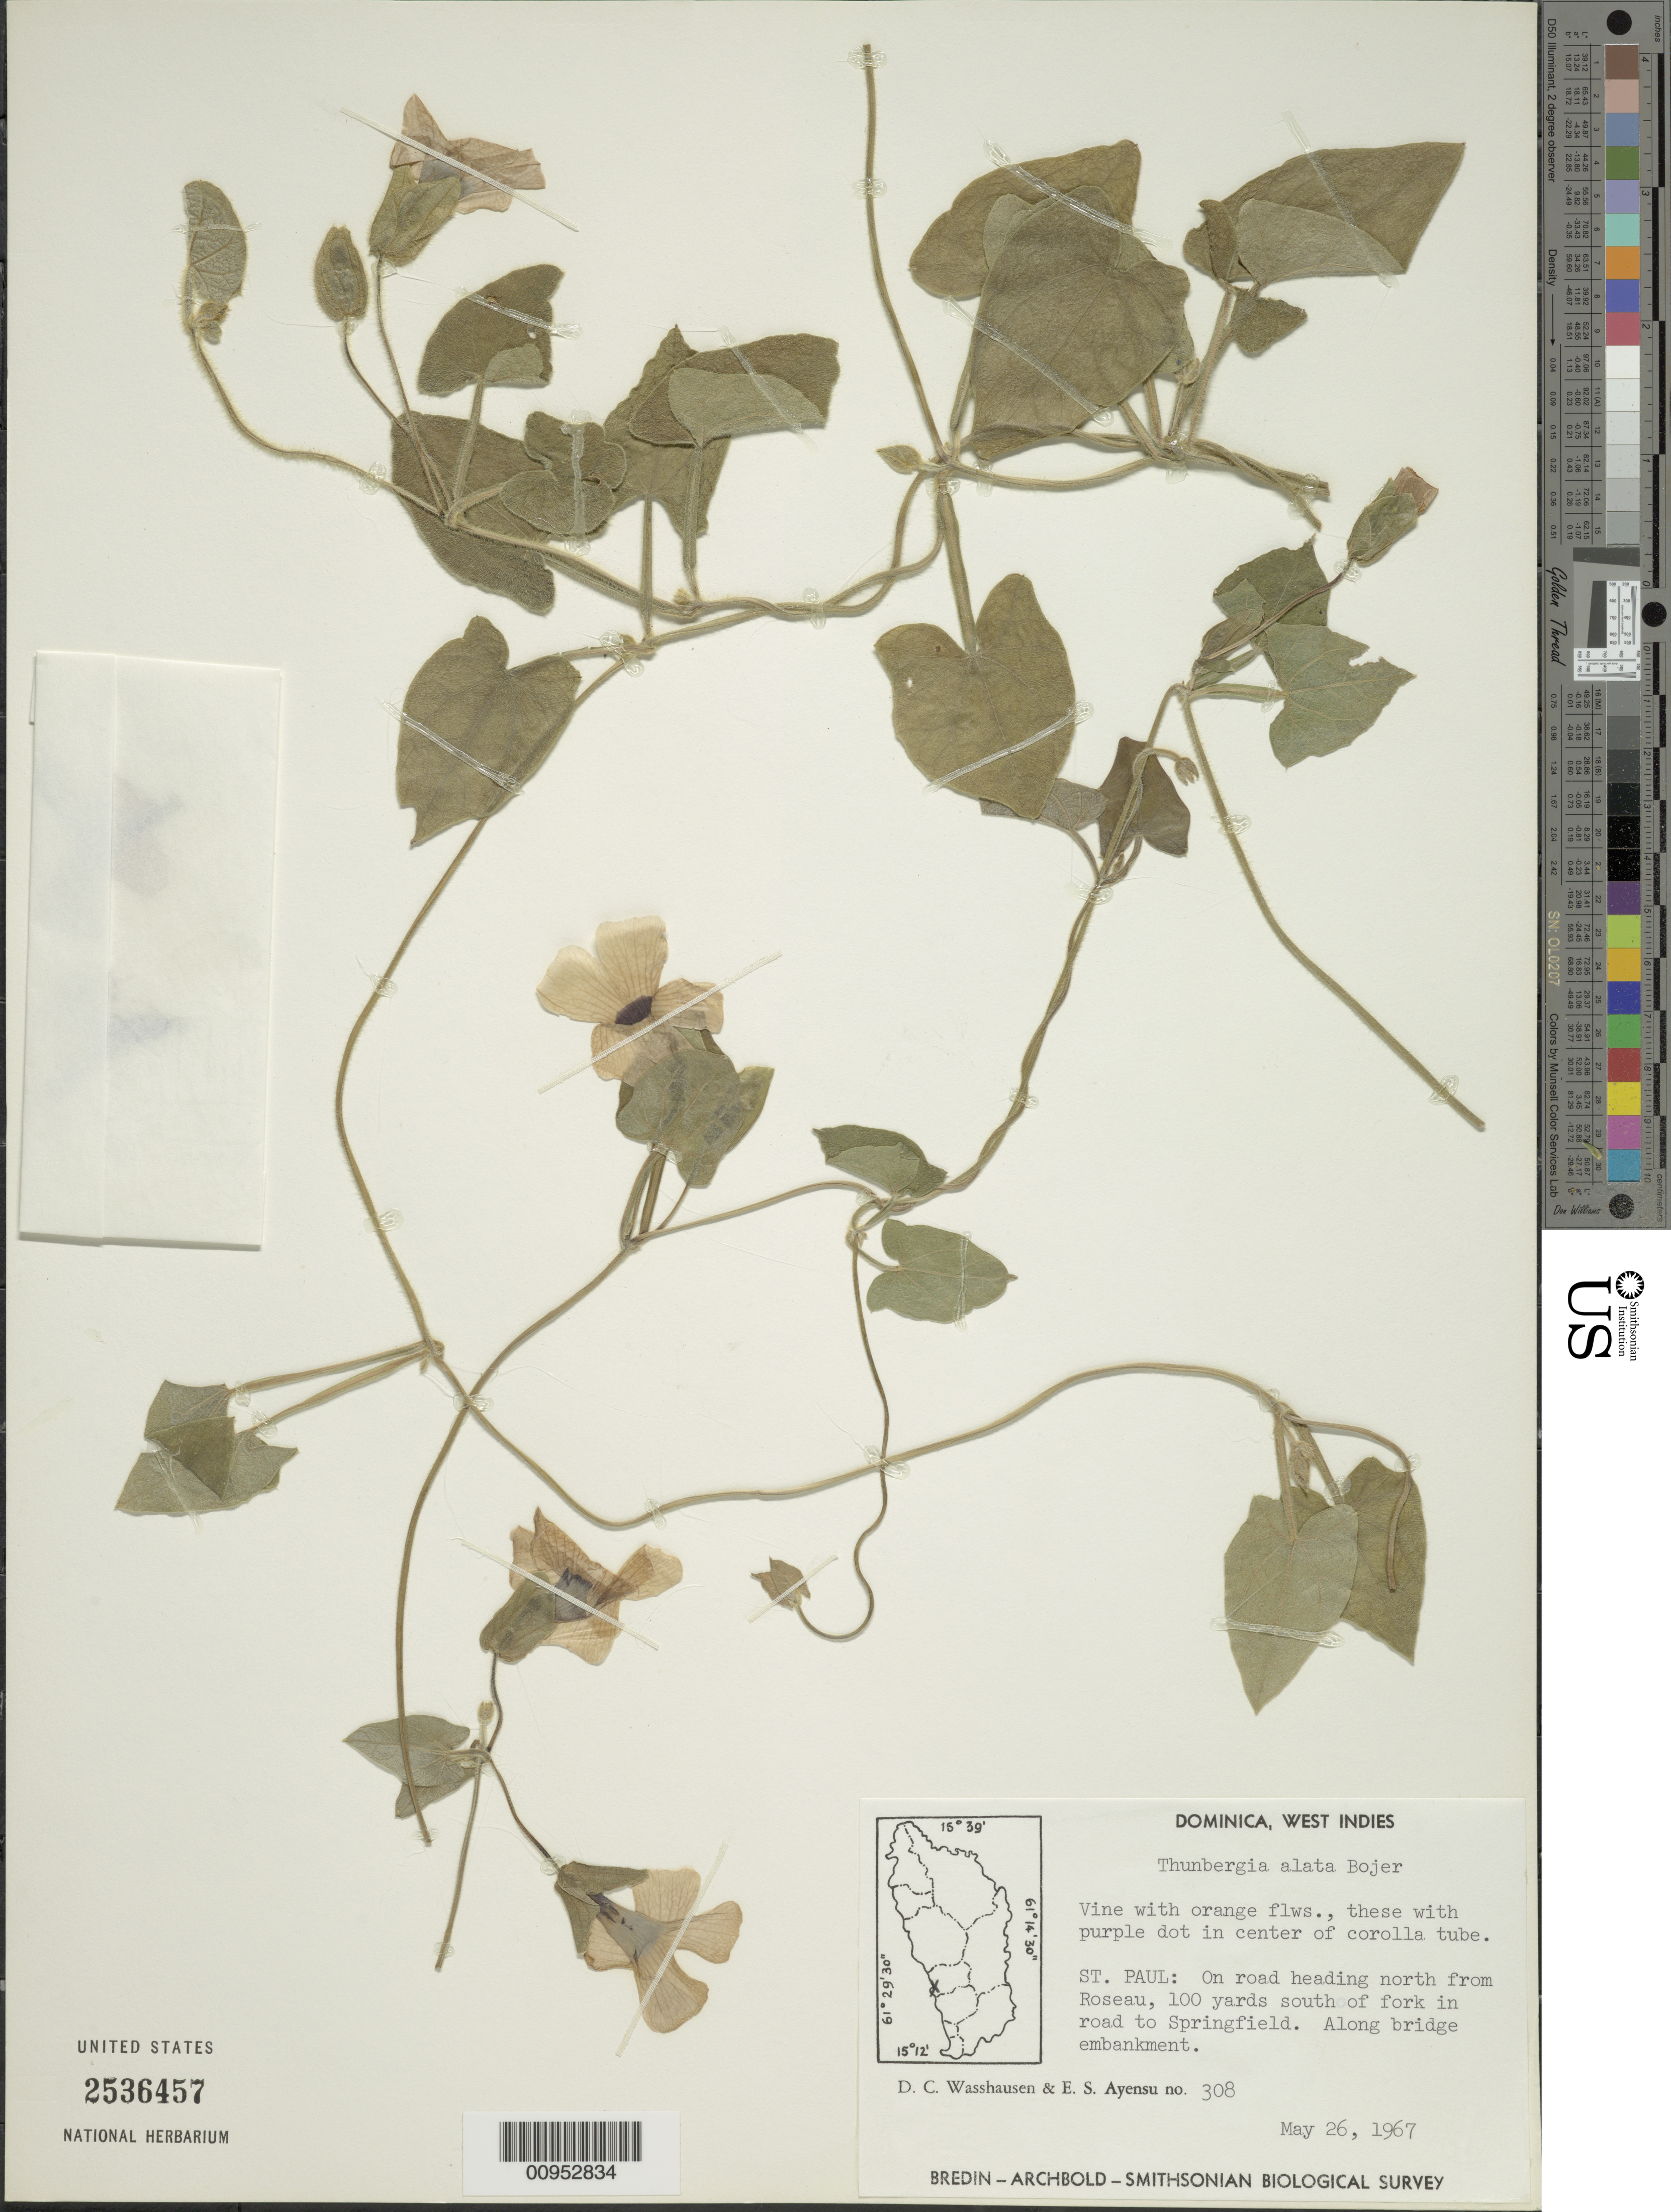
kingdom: Plantae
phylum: Tracheophyta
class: Magnoliopsida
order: Lamiales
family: Acanthaceae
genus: Thunbergia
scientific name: Thunbergia alata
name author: Bojer ex Sims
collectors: D. C. Wasshausen & E. S. Ayensu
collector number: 308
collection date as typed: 26 May 1967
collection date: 1967-05-26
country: Dominica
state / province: St. Paul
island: Dominica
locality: Road heading north from Roseau, 100 yards south of fork in road to Springfield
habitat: Along bridge embankment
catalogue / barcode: US 2536457